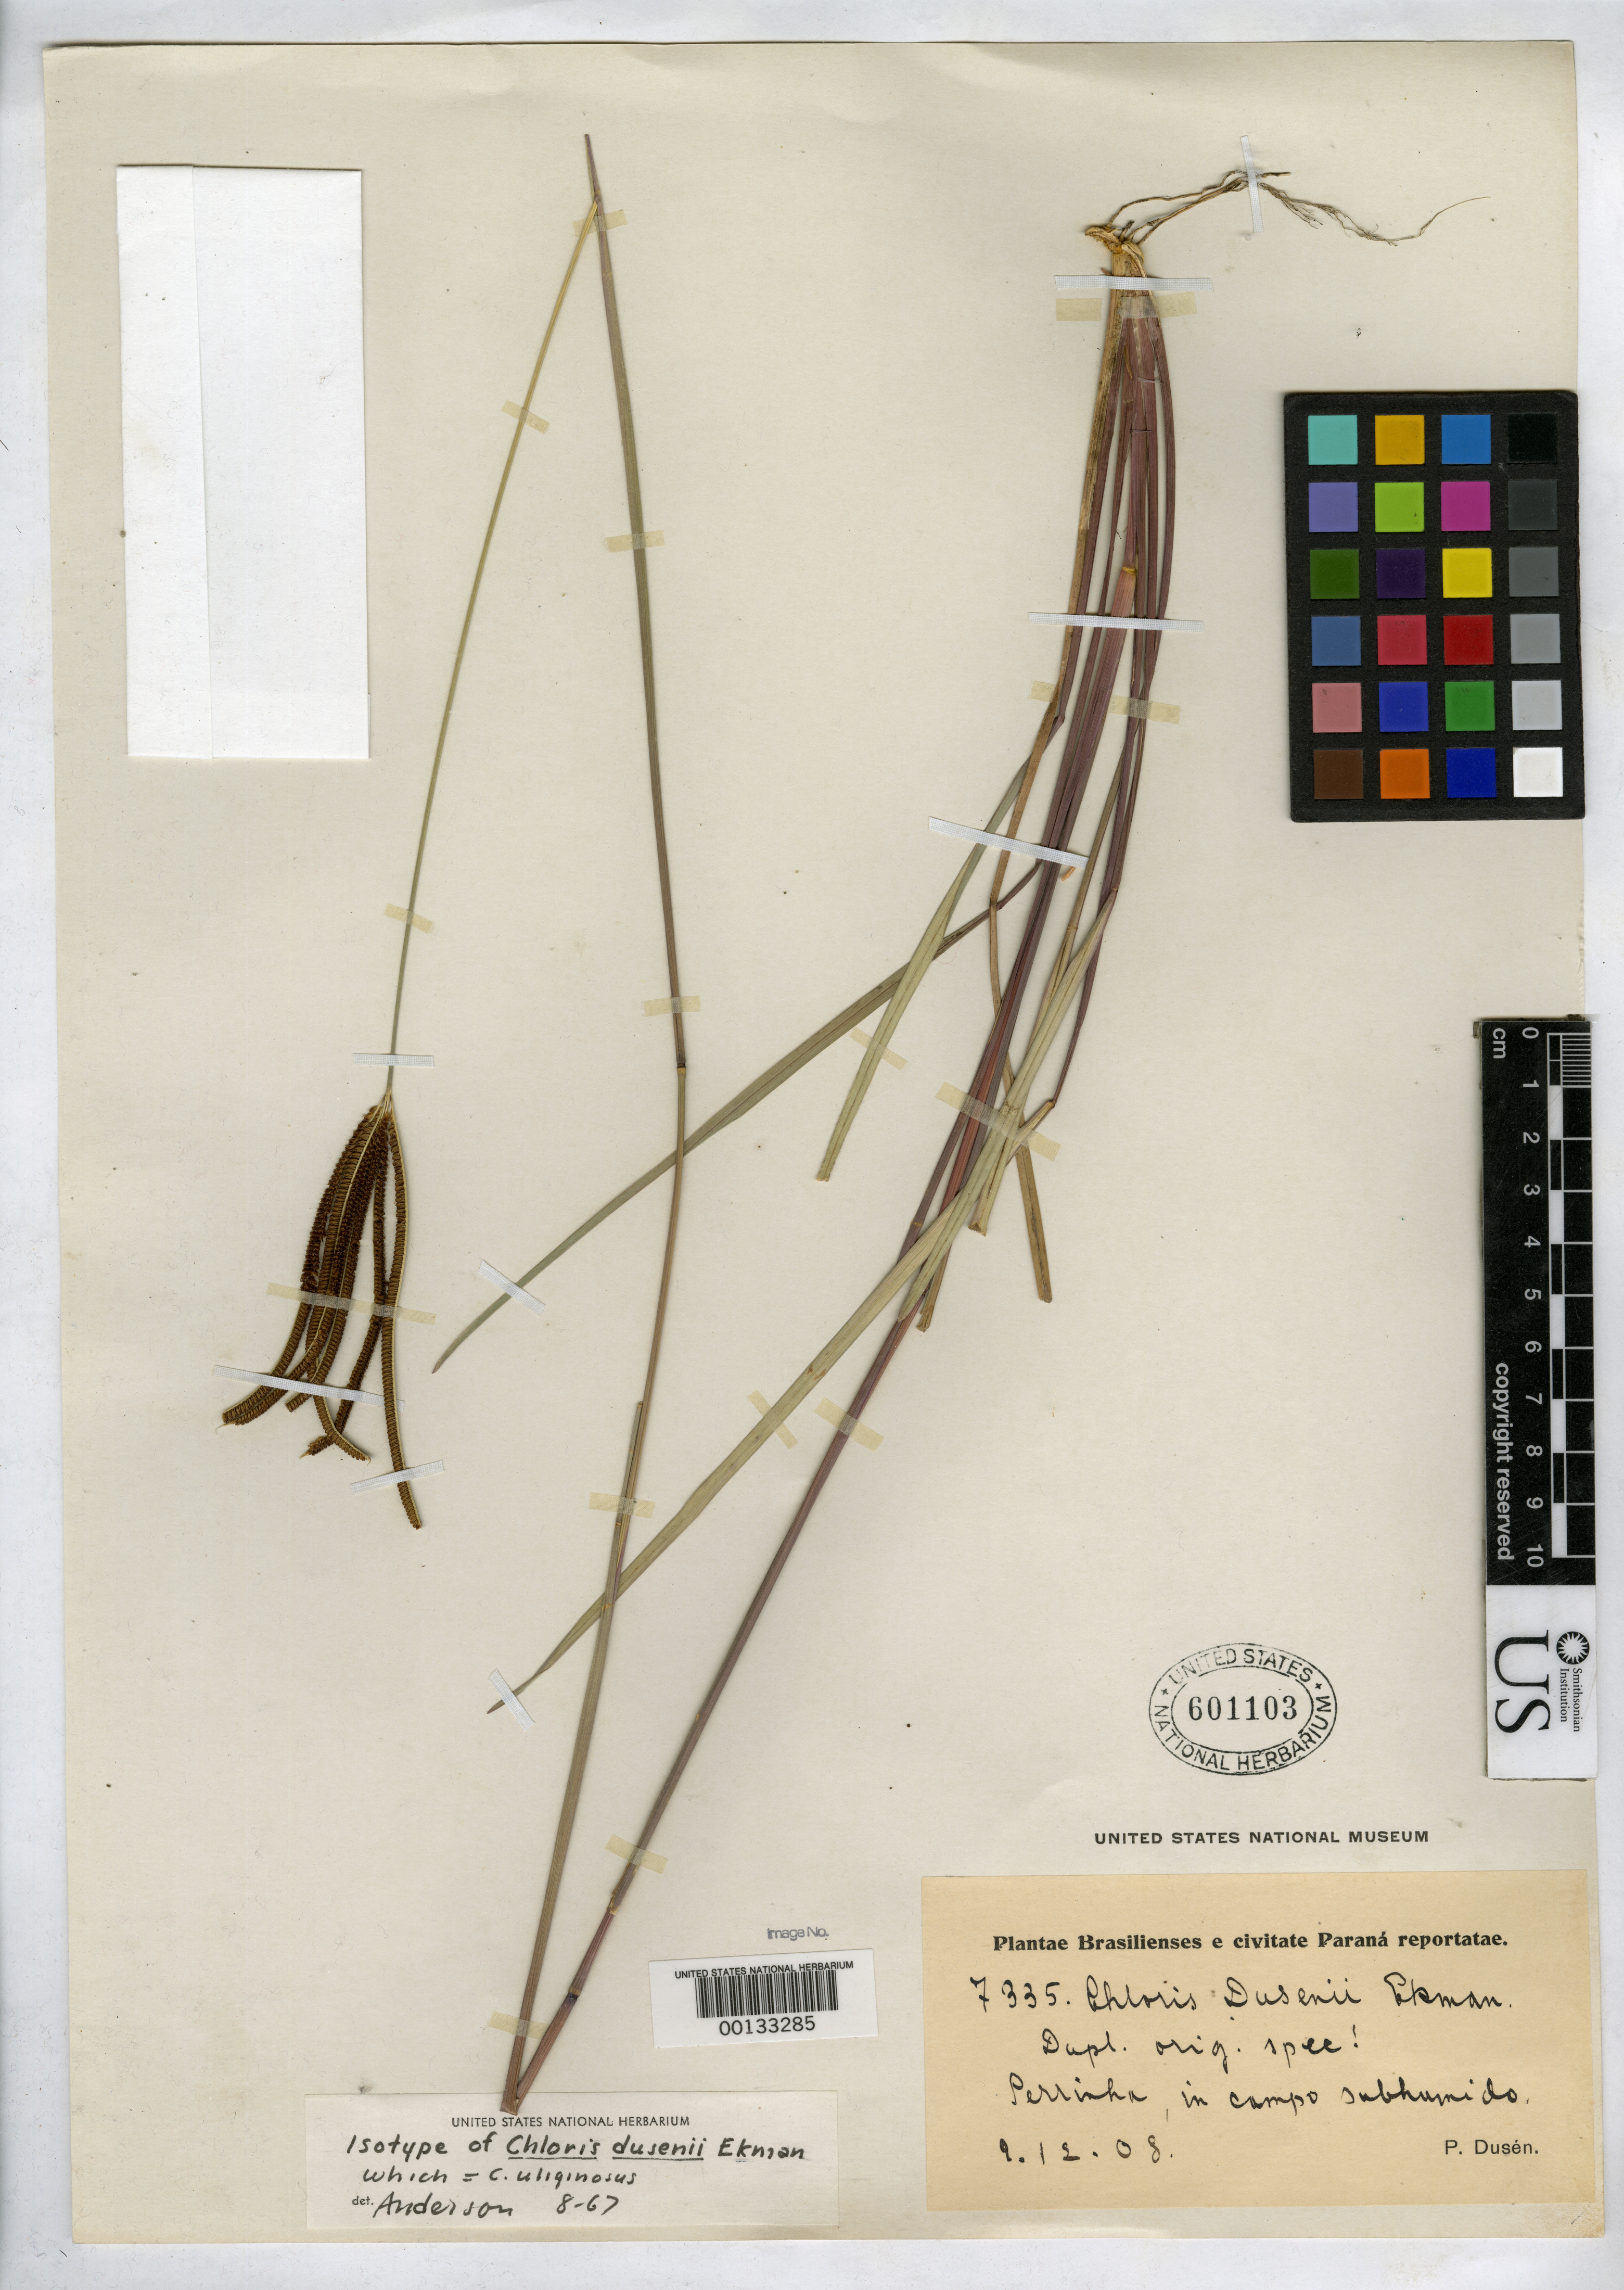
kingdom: Plantae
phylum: Tracheophyta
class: Liliopsida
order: Poales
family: Poaceae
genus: Chloris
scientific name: Chloris dusenii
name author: Ekman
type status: Isotype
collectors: P. Dusén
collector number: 7335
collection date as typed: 09 Dec 1908 or 12 Sep 1908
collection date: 1908-09-12 or 1908-12-09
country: Brazil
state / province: Paraná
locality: Serrinha.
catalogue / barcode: US 601103